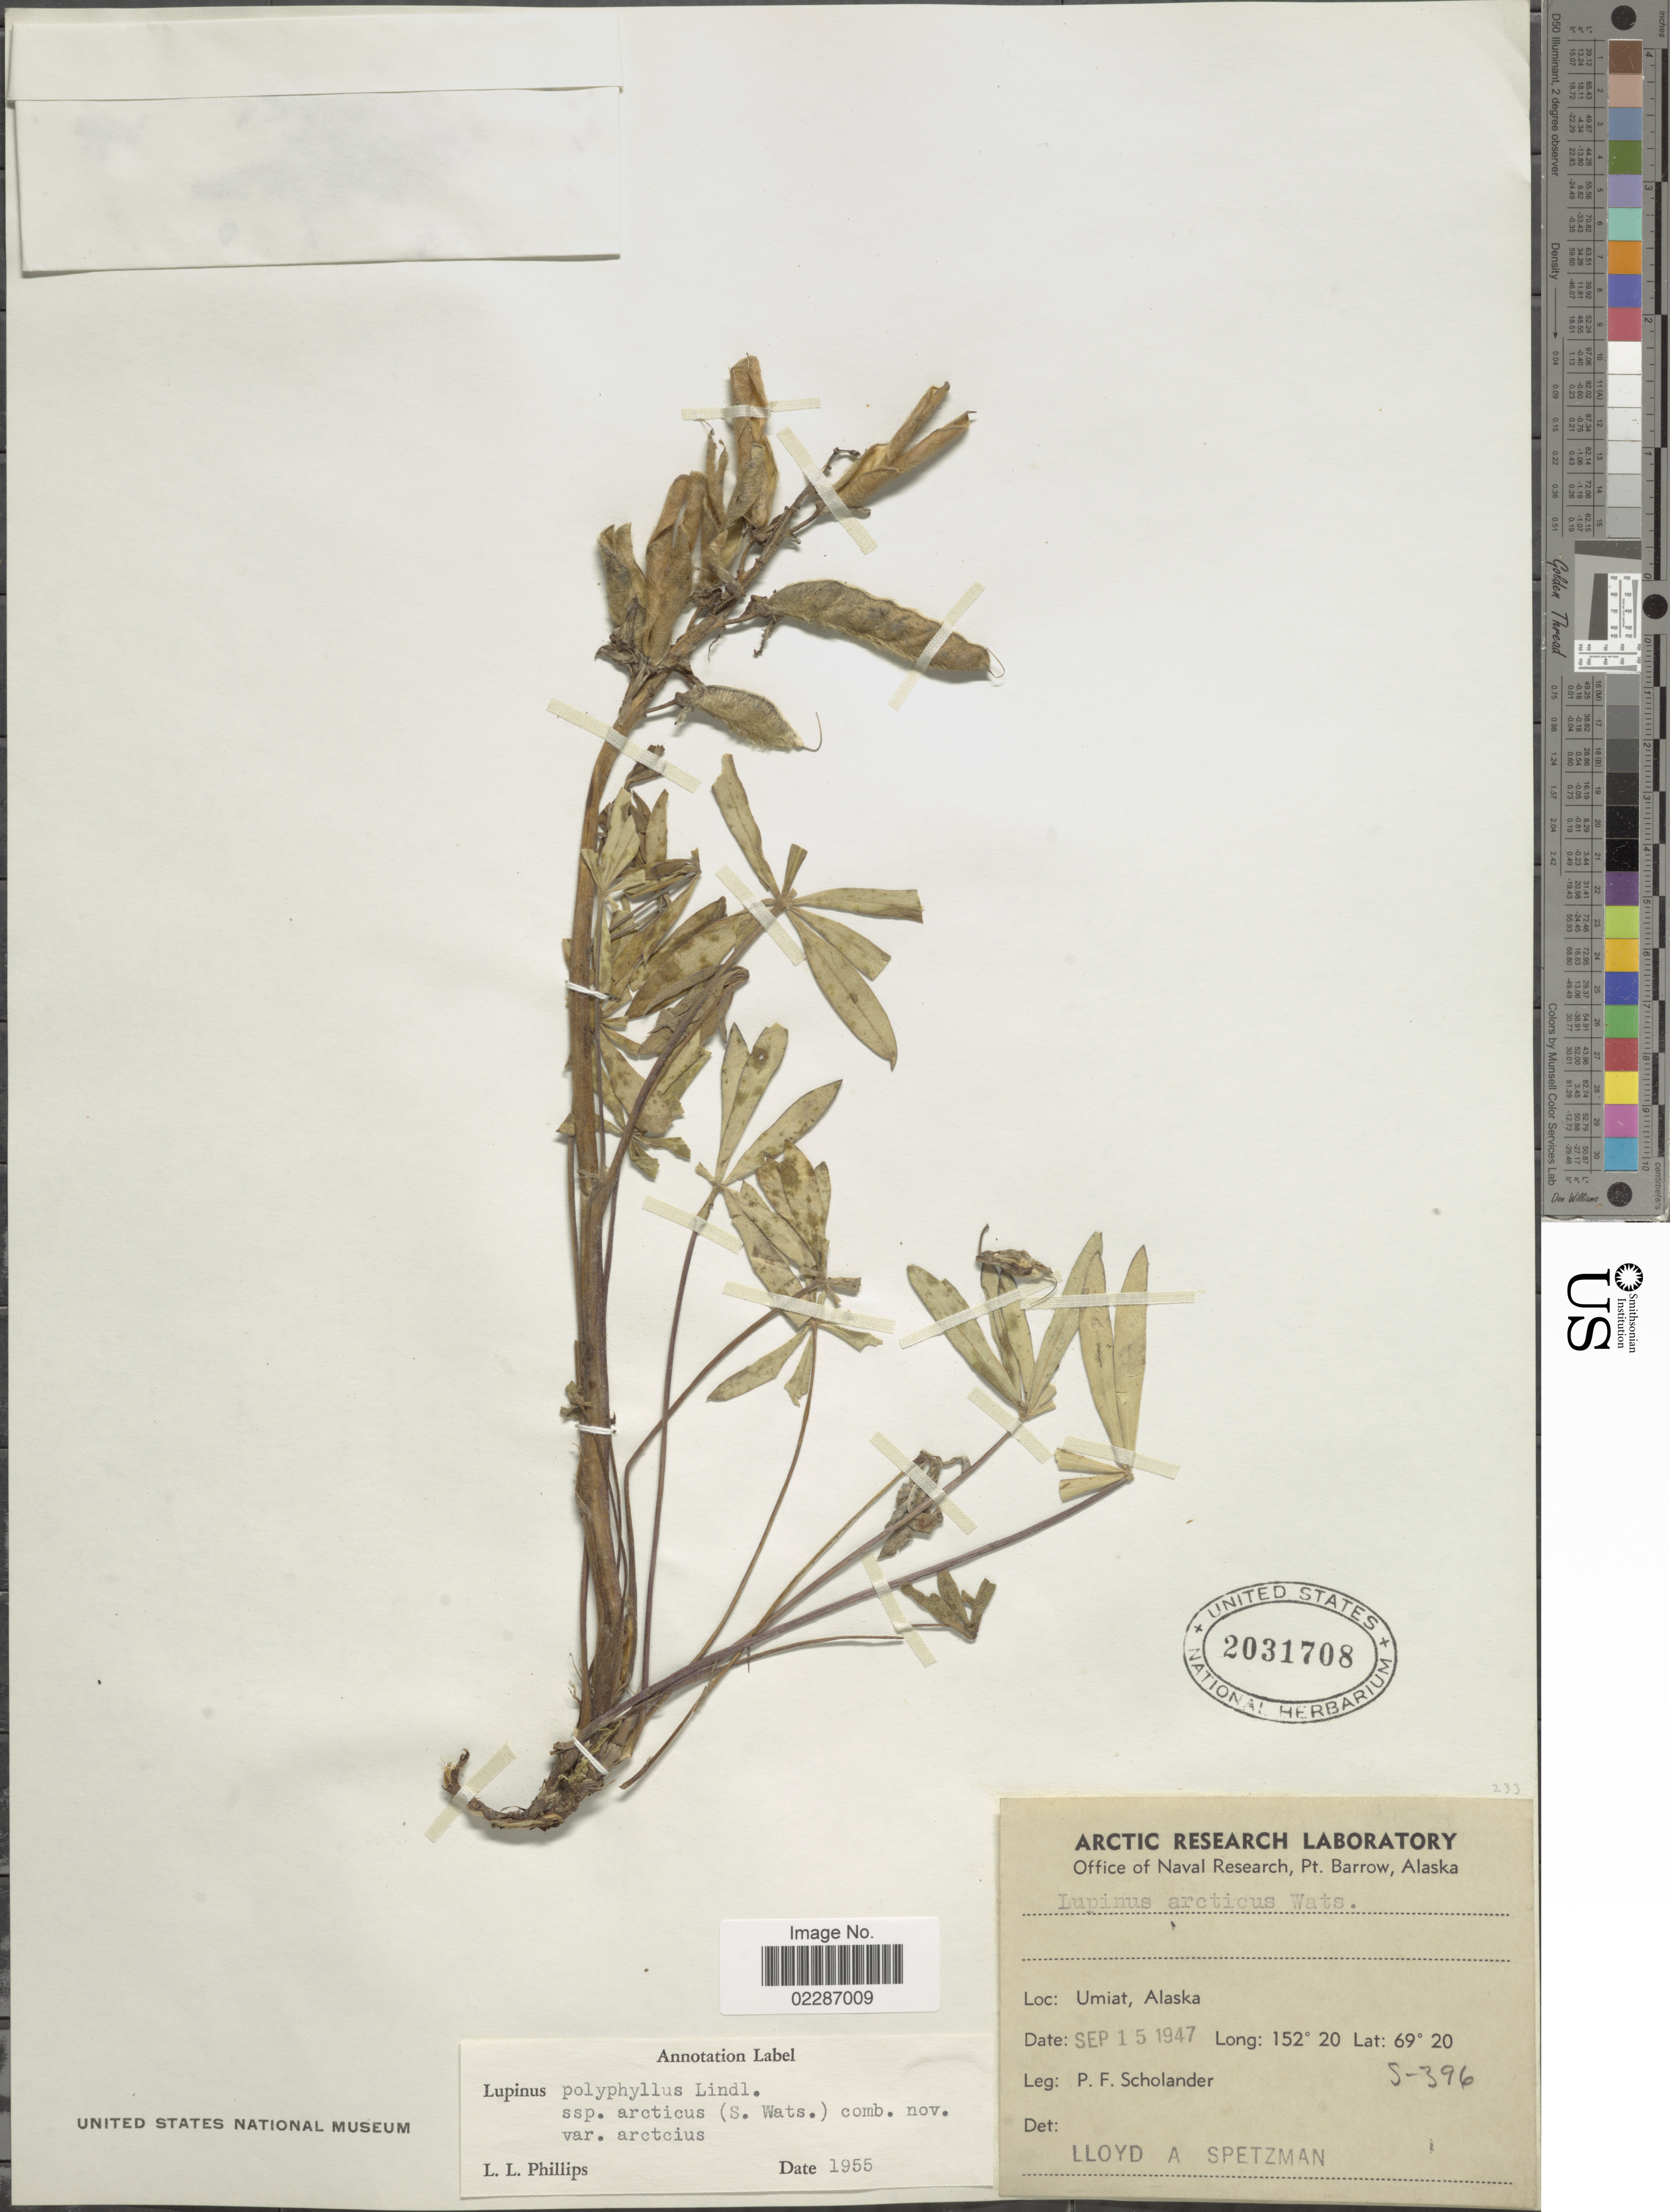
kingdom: Plantae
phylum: Tracheophyta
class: Magnoliopsida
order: Fabales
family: Fabaceae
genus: Lupinus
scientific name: Lupinus arcticus subsp. arcticus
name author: S. Watson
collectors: P. Scholander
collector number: S-396*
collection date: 1947-09-15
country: United States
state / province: Alaska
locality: Umiat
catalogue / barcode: US 2031708